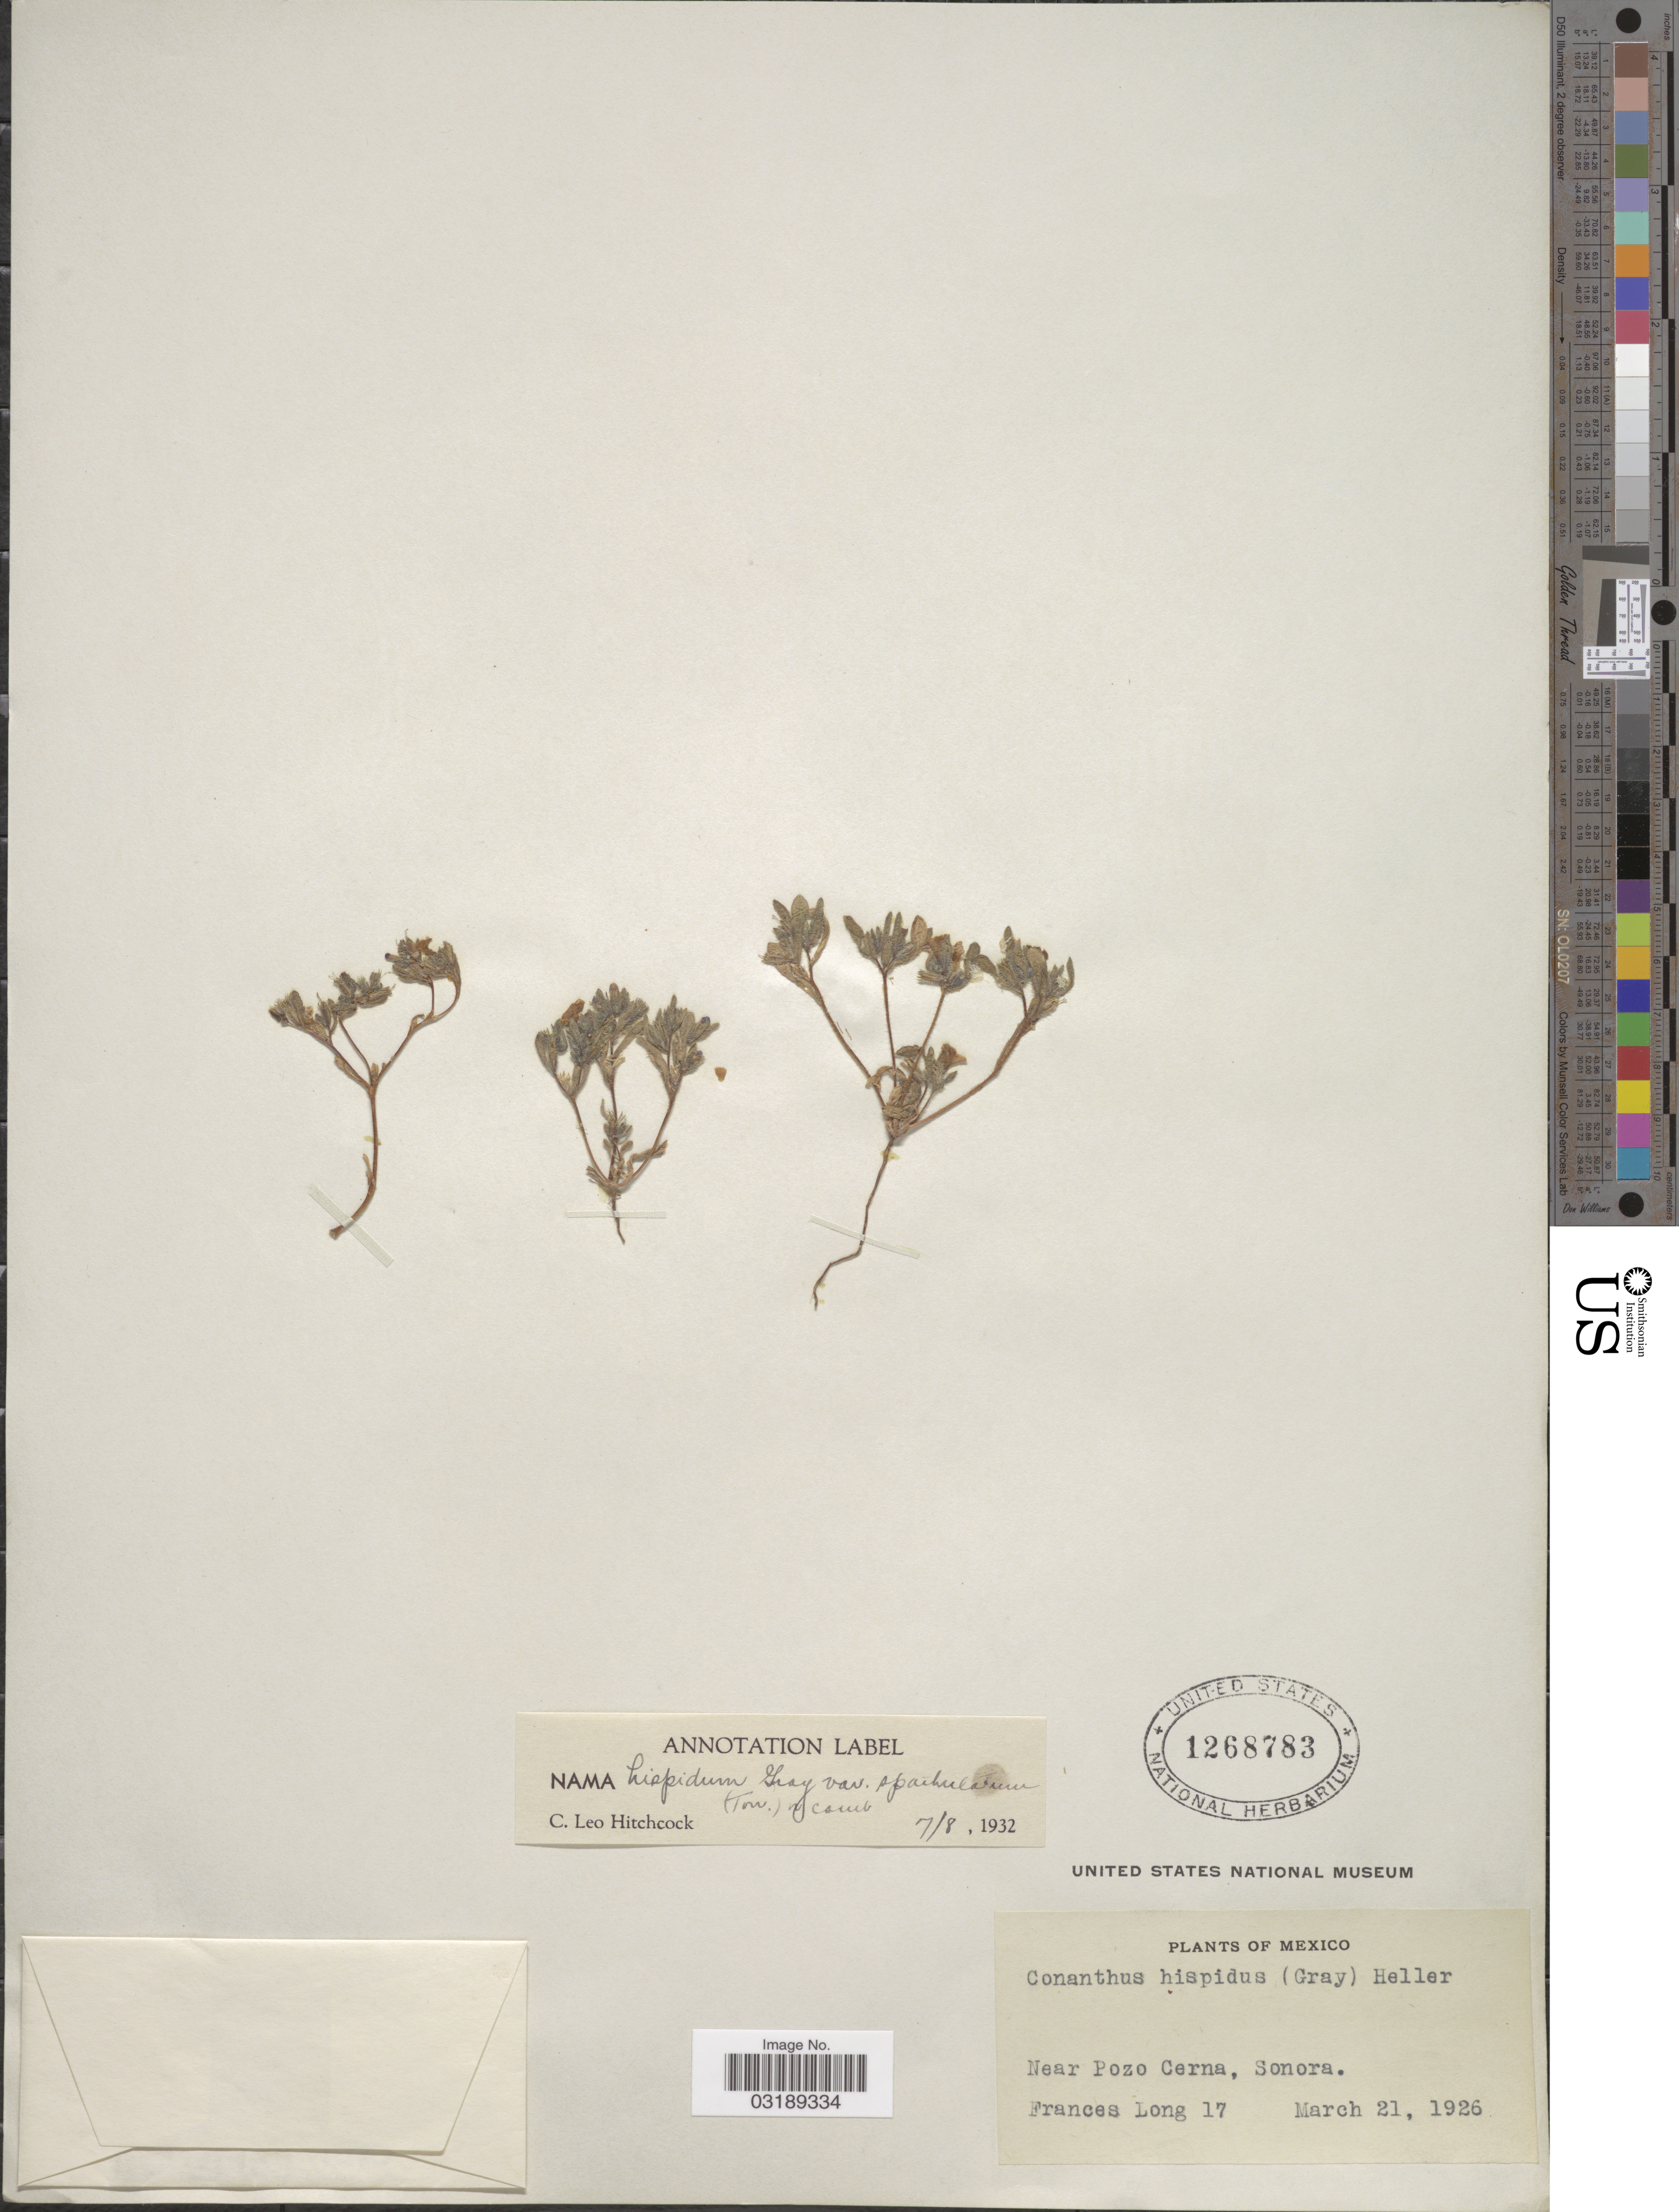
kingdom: Plantae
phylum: Tracheophyta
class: Magnoliopsida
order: Boraginales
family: Namaceae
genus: Nama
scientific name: Nama hispida var. spathulatum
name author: (Torr.) C.L. Hitchc.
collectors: F. Long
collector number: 17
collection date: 1926-03-21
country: Mexico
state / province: Sonora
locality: Near Pozo Cerna.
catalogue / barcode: US 1268783